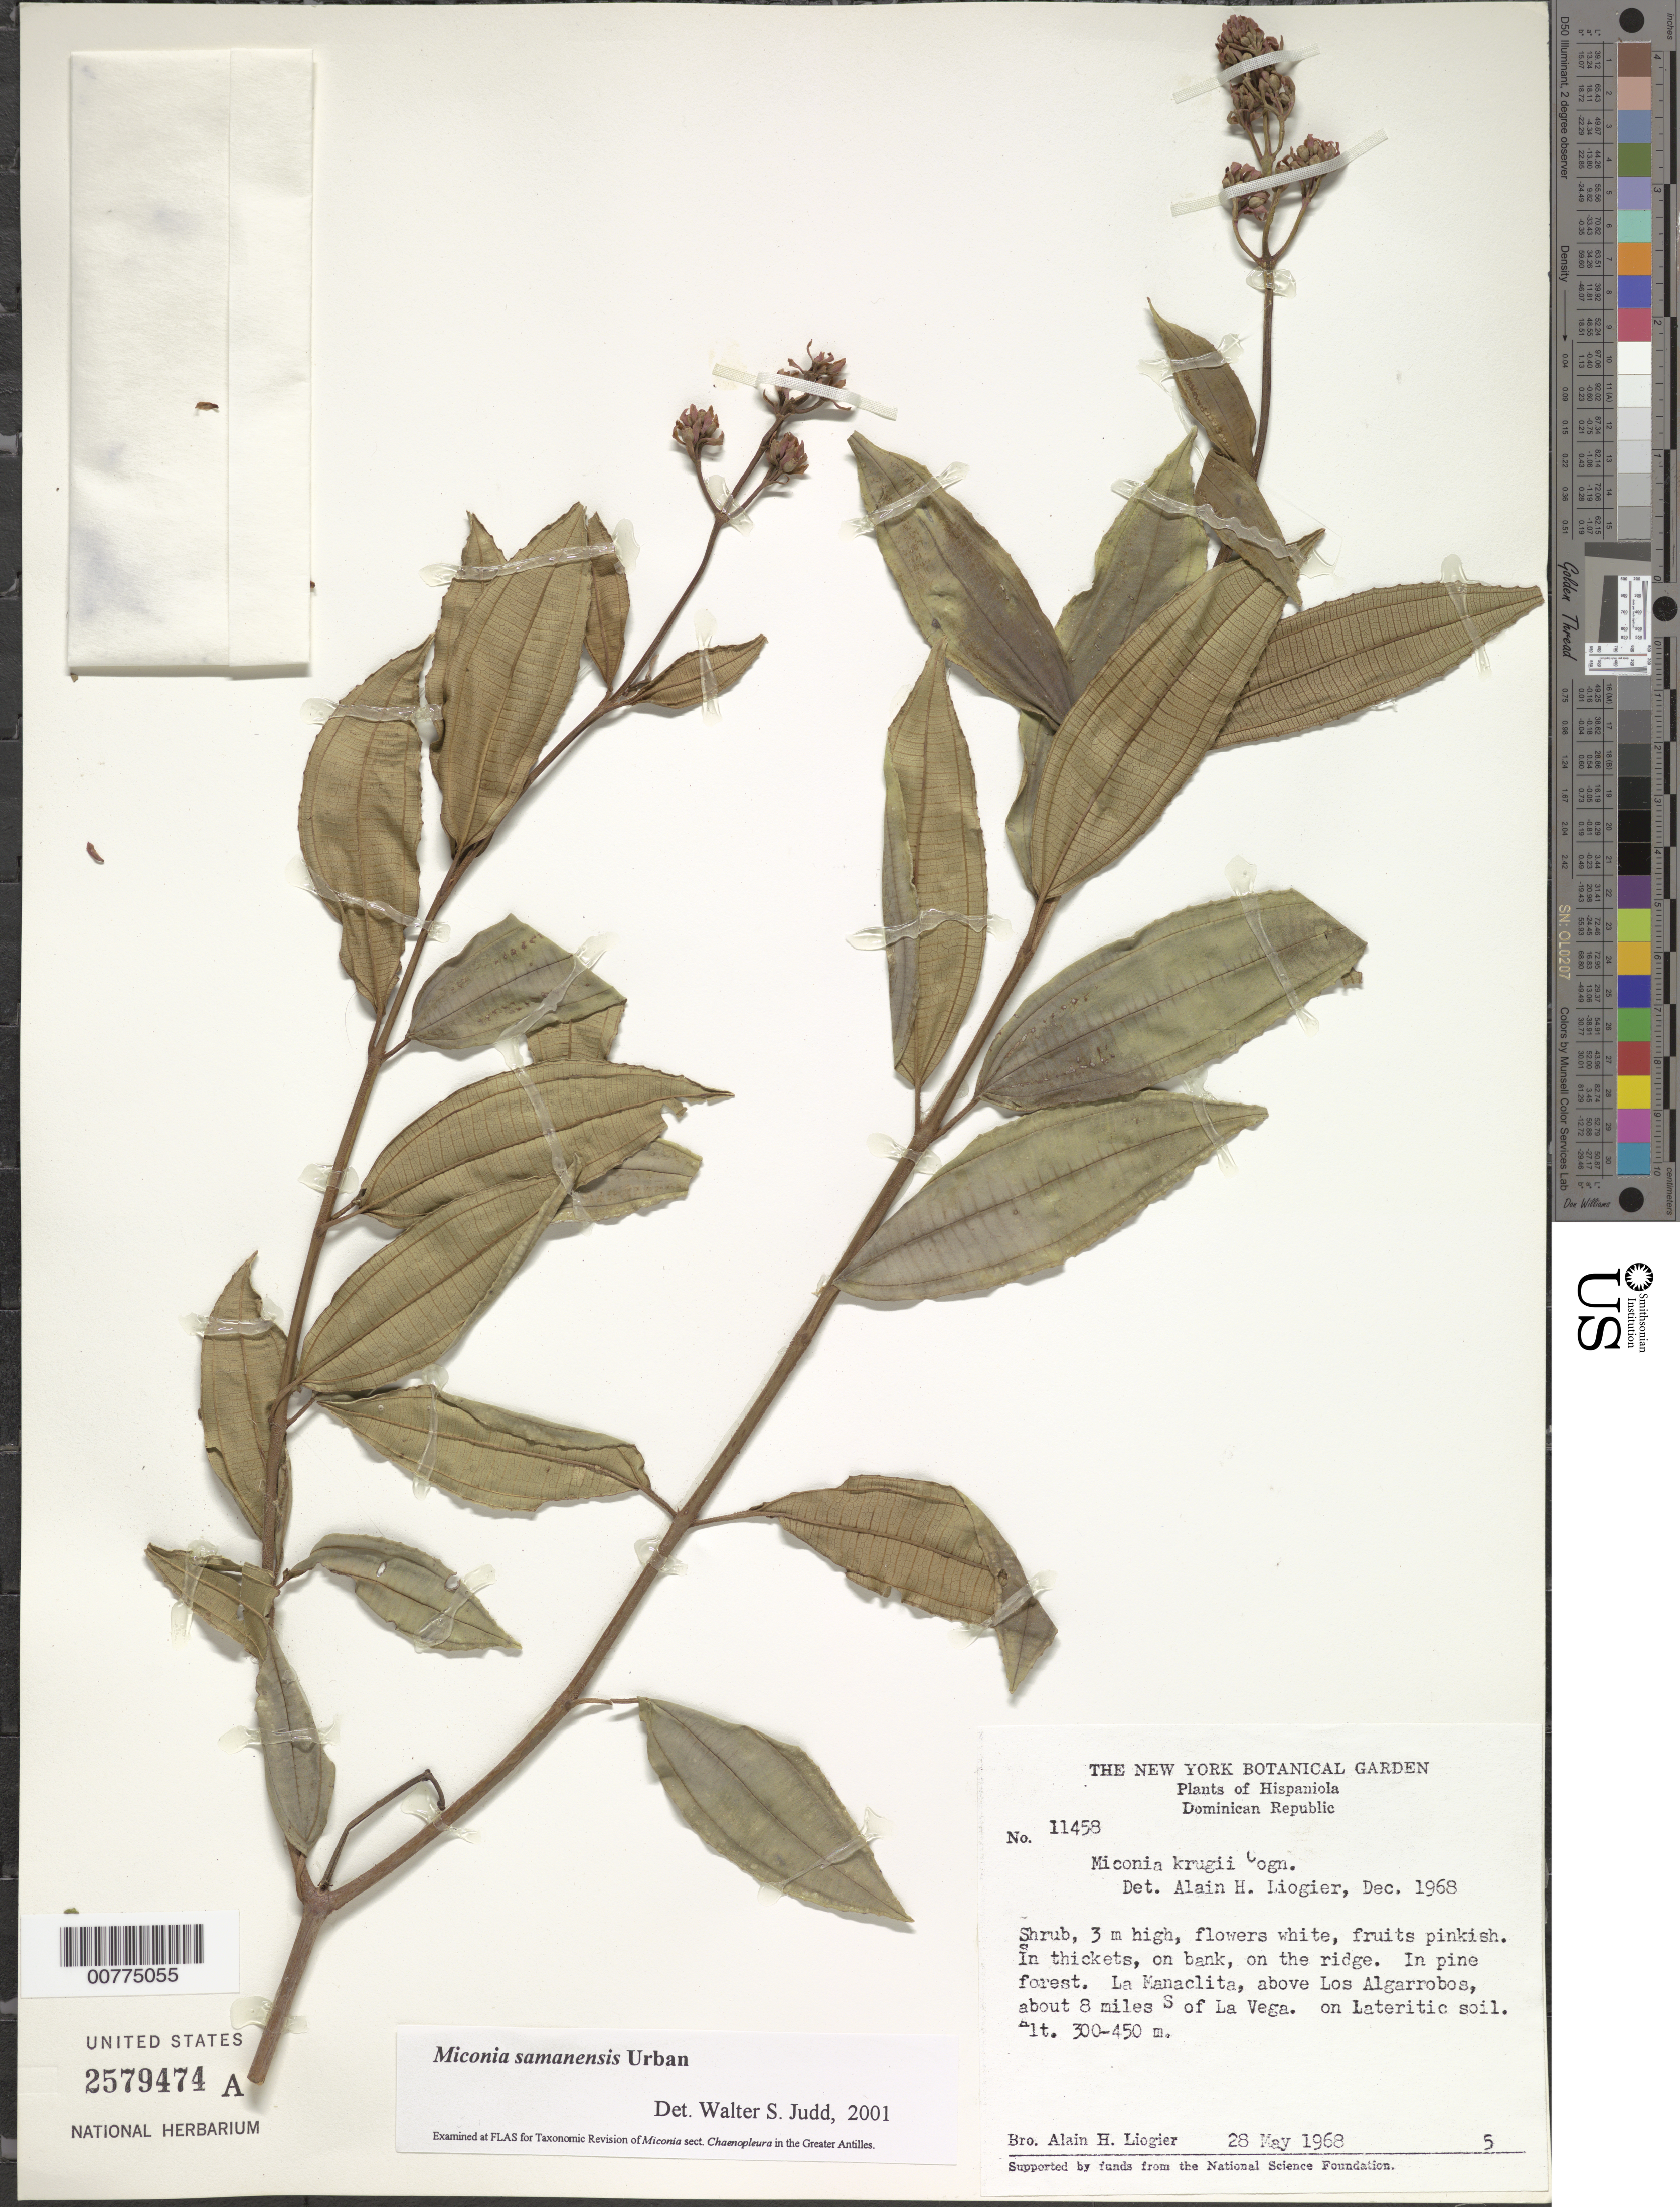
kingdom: Plantae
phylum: Tracheophyta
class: Magnoliopsida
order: Myrtales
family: Melastomataceae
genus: Miconia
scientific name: Miconia samanensis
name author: Urb.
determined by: Judd, Walter S.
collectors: A. H. Liogier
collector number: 11458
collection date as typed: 28 May 1968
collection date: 1968-05-28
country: Dominican Republic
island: Hispaniola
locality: Above Los Algarrobos, La Manaclita, about 8 miles S of La Vega.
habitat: On lateritic soil, in pine forest; in thickets, on band, on the ridge.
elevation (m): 300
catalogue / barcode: US 2579474A